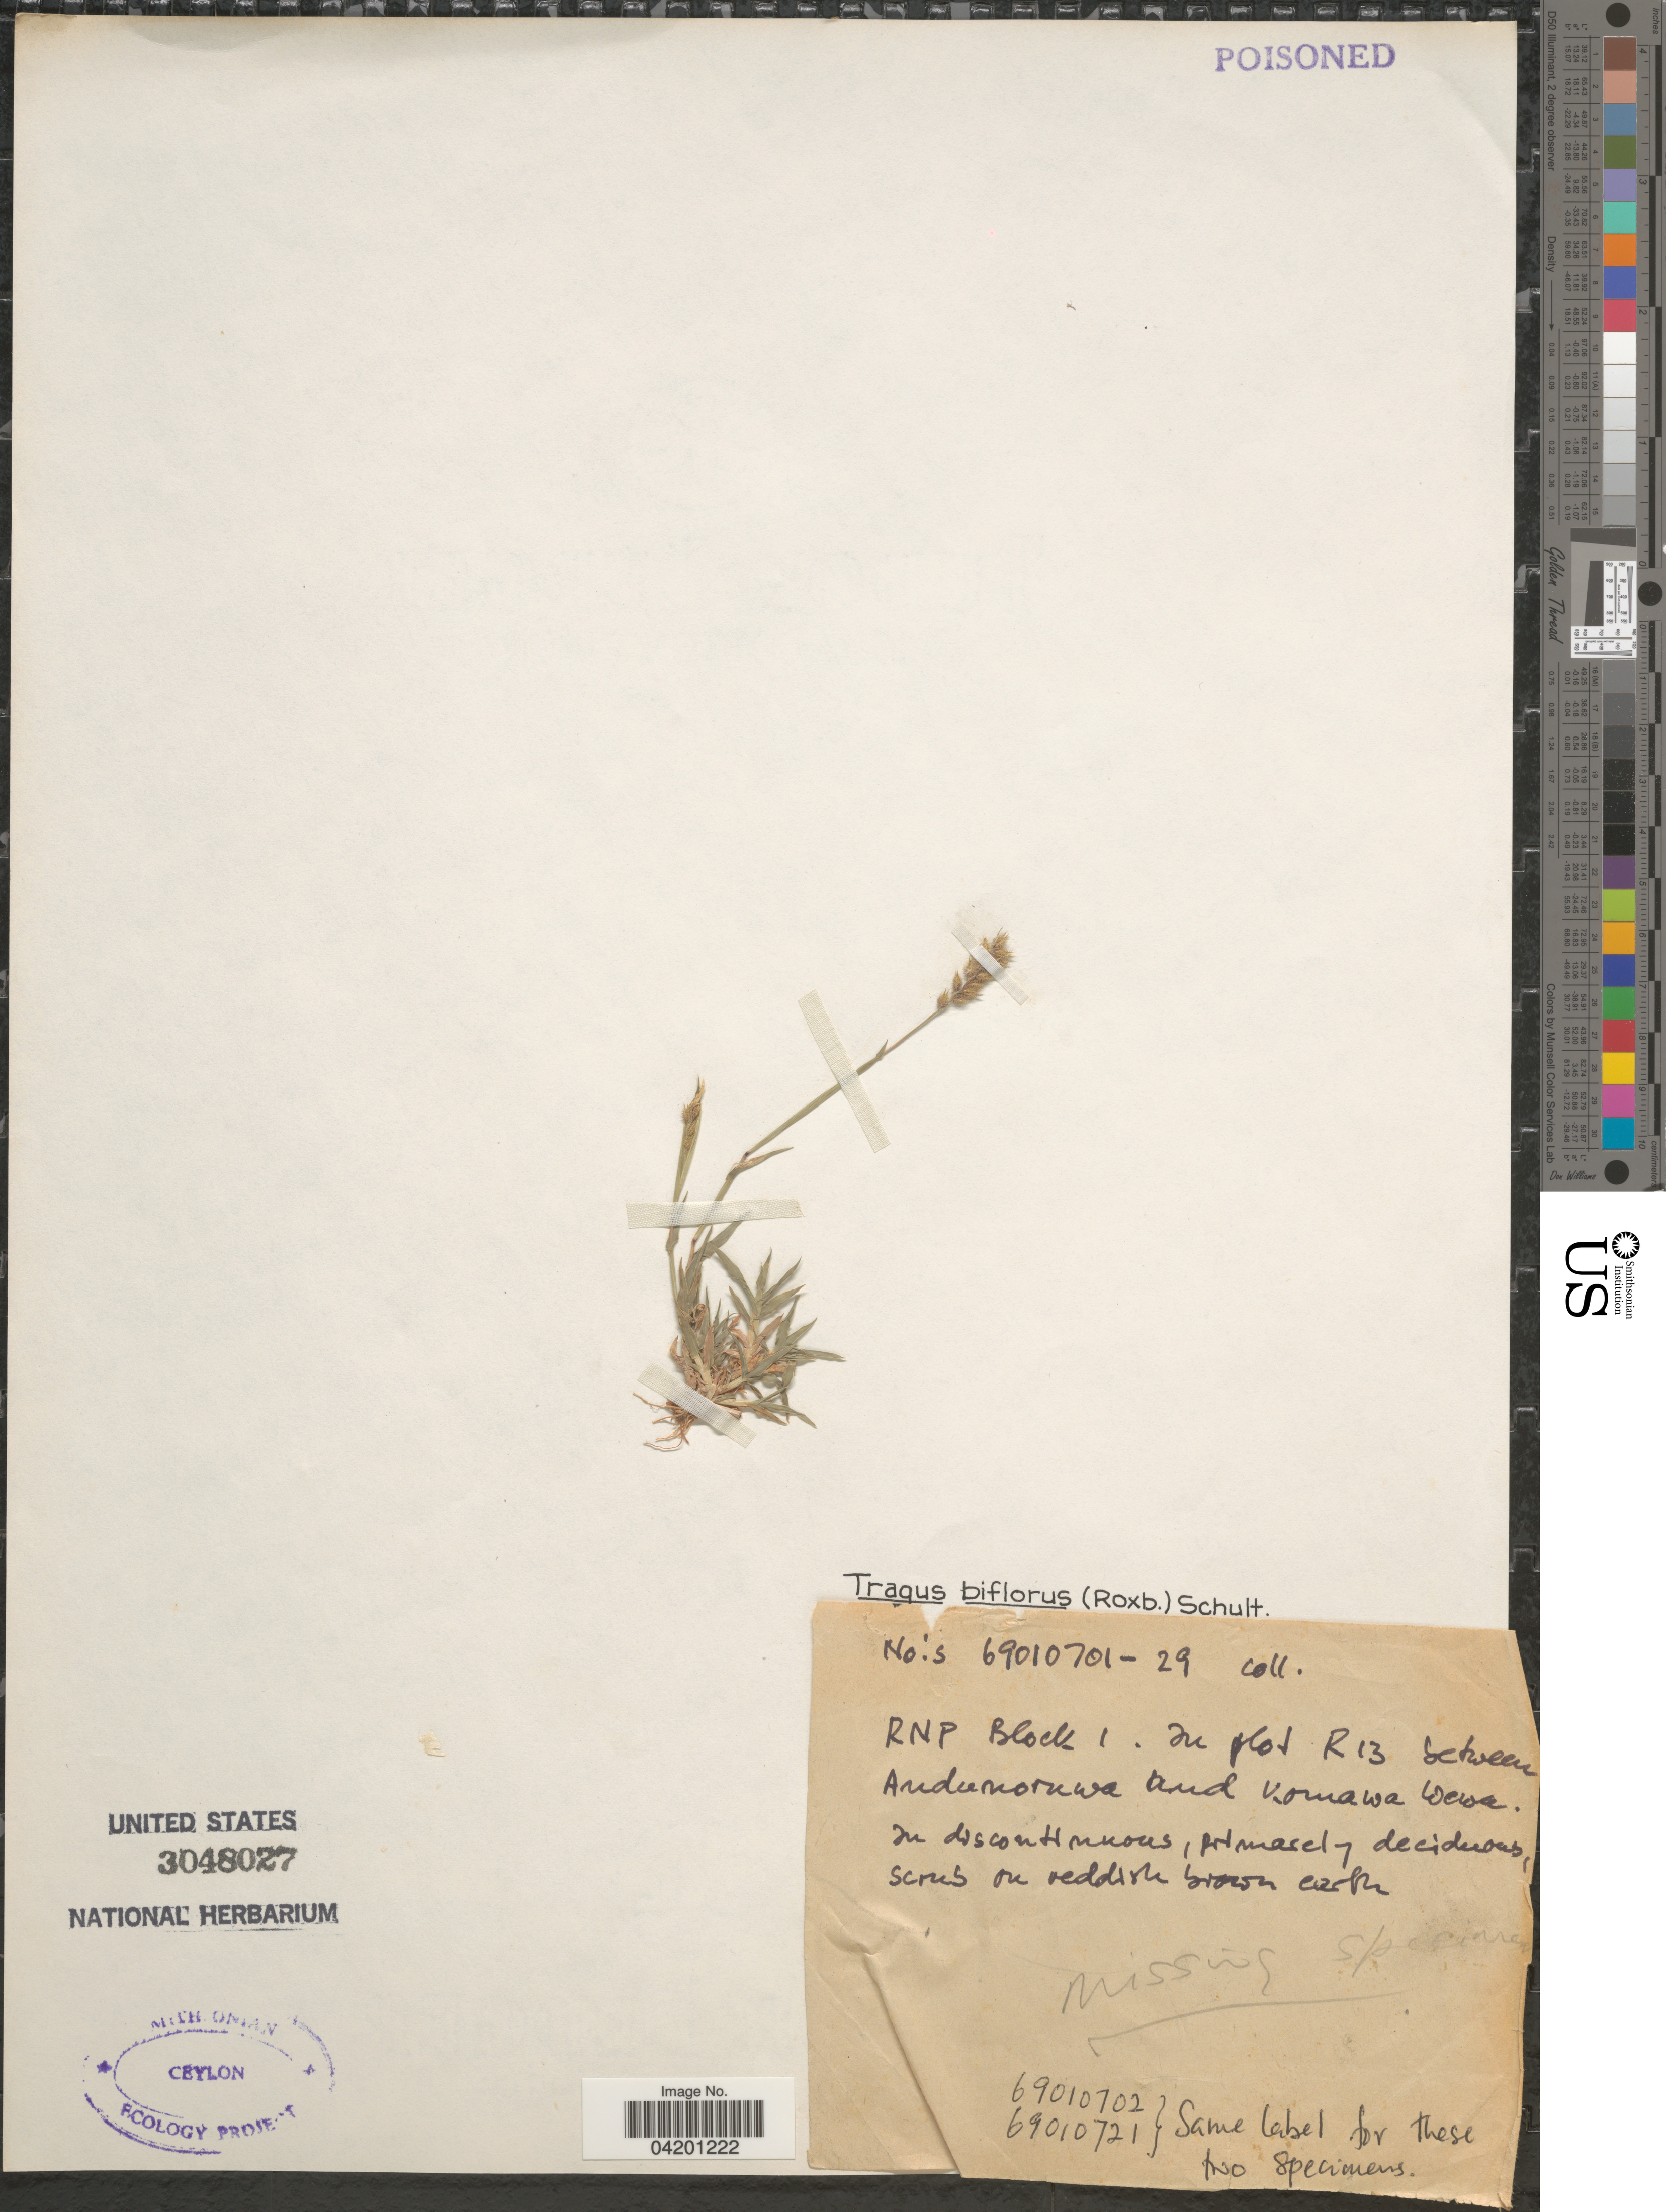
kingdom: Plantae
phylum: Tracheophyta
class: Liliopsida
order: Poales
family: Poaceae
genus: Tragus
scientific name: Tragus berteronianus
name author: Schult.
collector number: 69010701-29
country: Sri Lanka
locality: RNP Block I. In plot R13 between Andunoruwa and Komawa Wawa.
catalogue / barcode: US 3048027